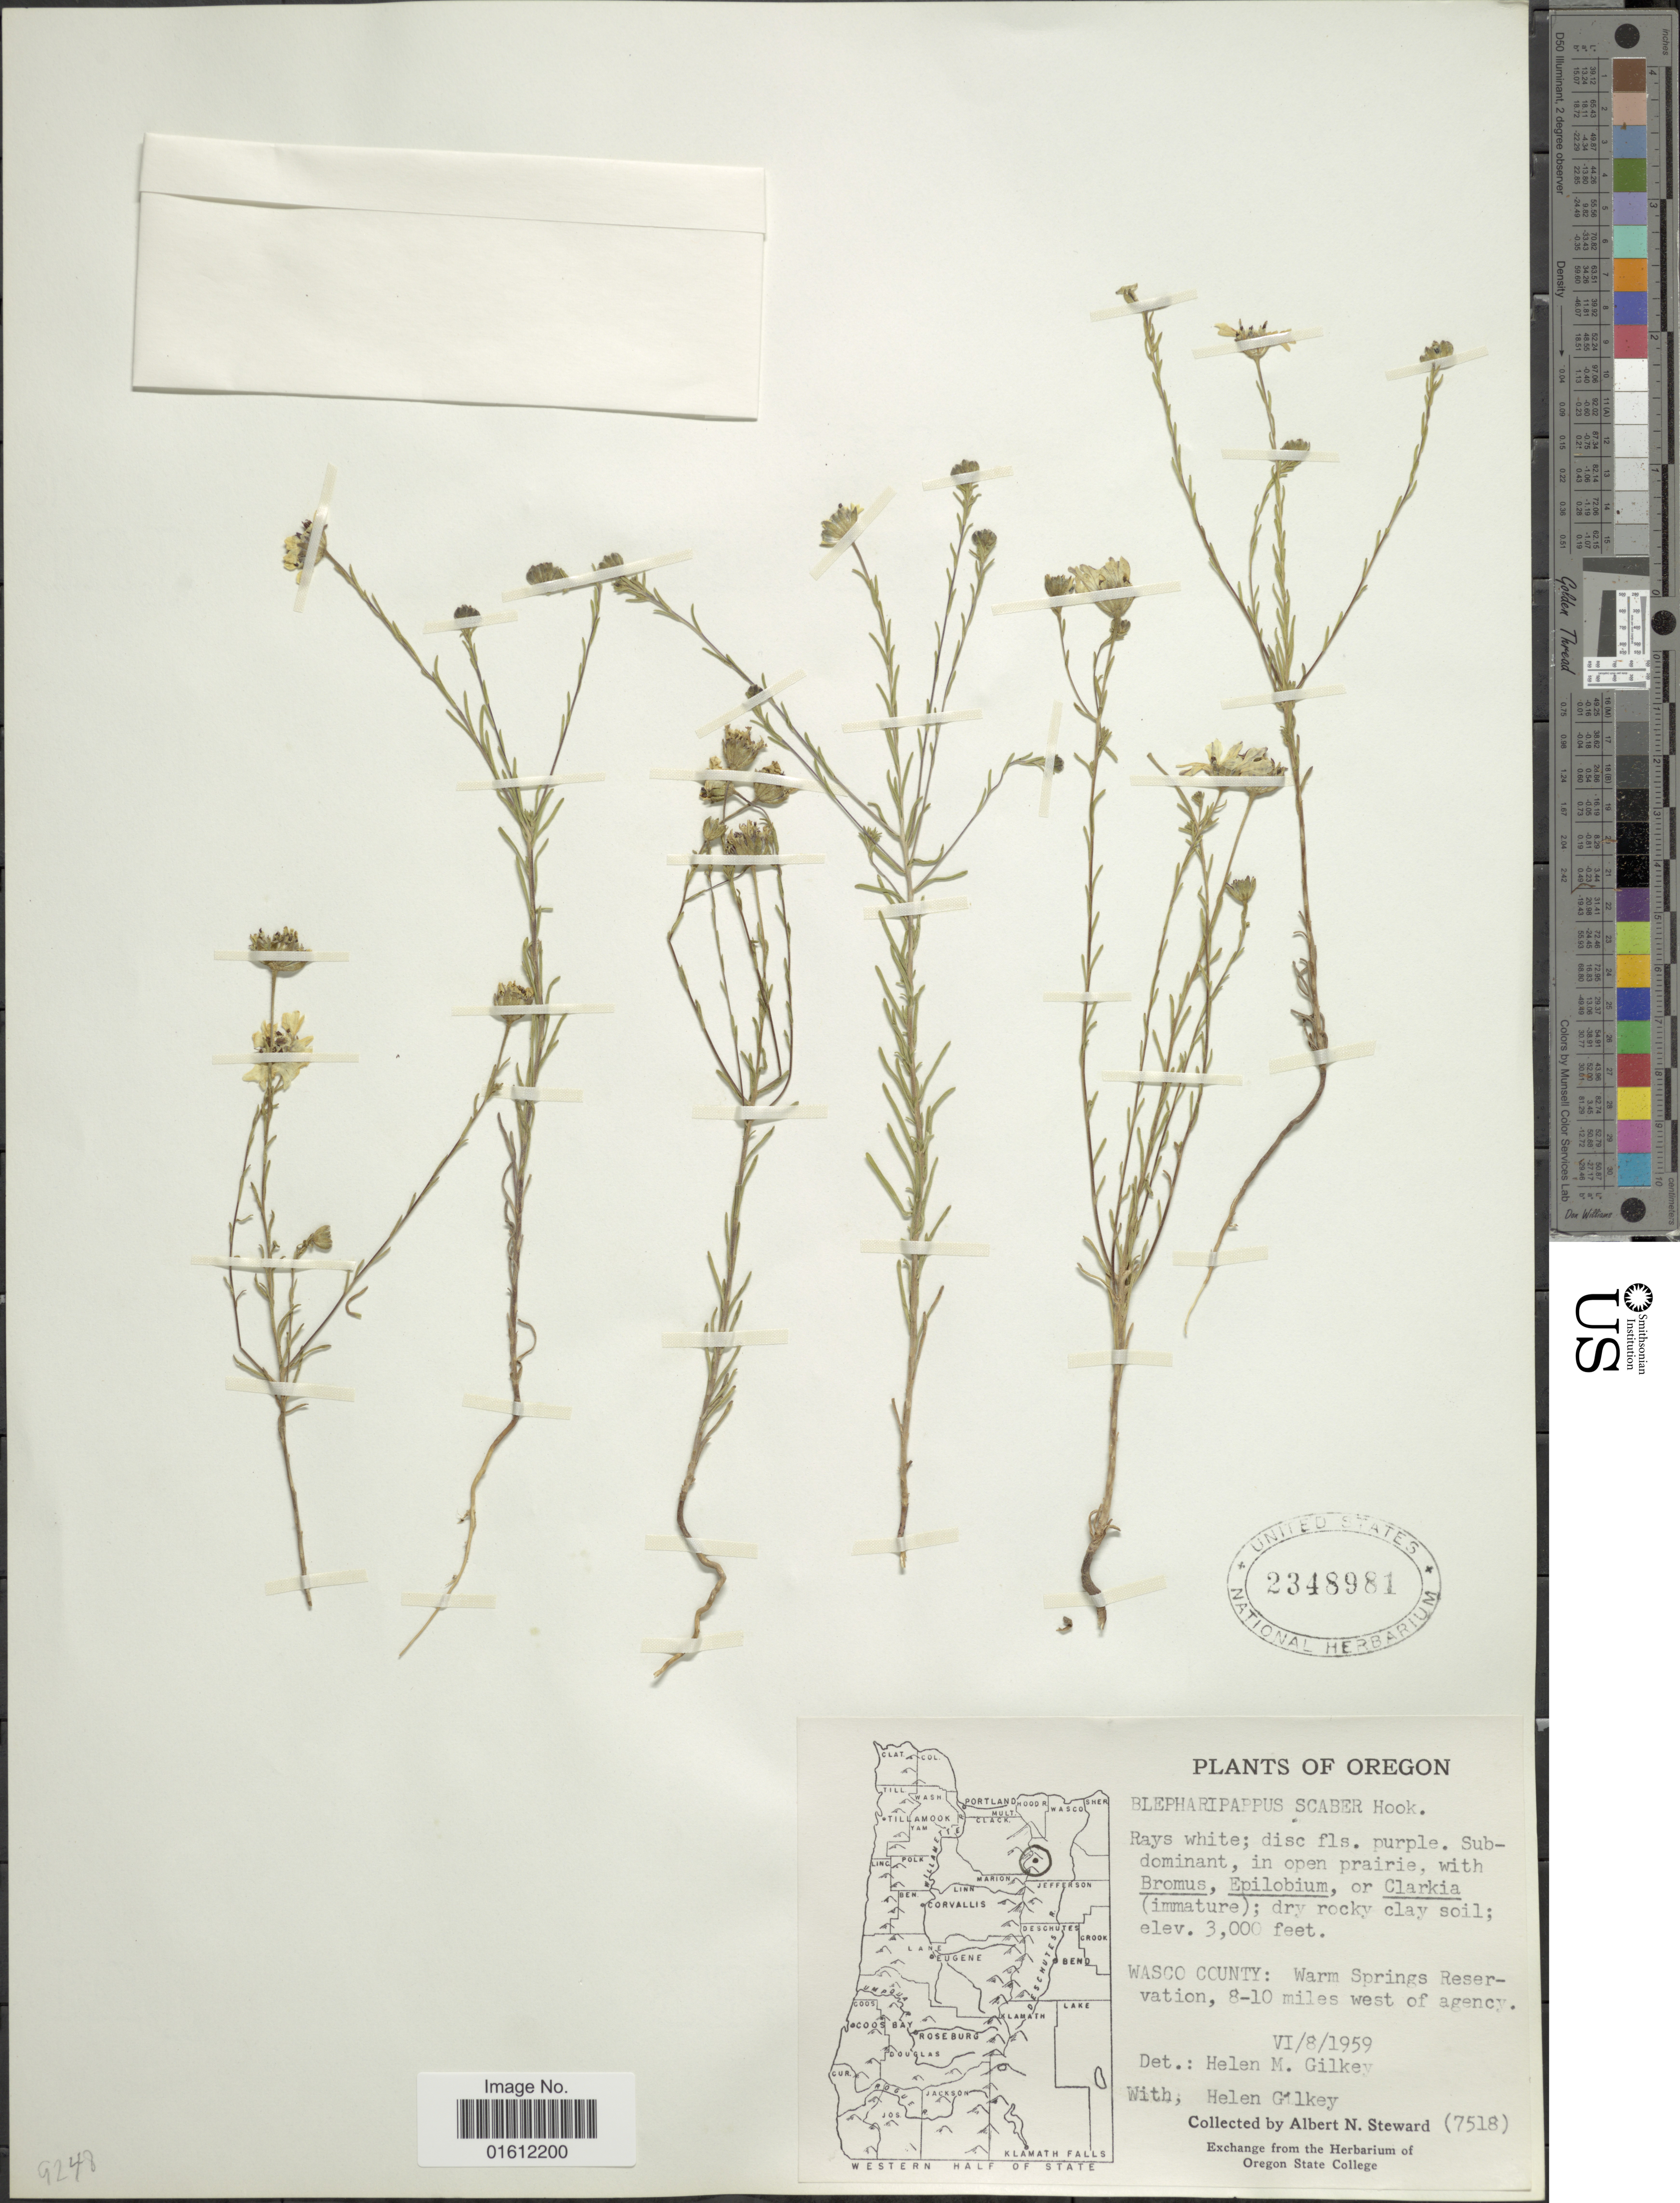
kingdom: Plantae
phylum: Tracheophyta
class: Magnoliopsida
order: Asterales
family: Asteraceae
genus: Blepharipappus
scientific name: Blepharipappus scaber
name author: Hook.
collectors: A. N. Steward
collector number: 75818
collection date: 1959-06-08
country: United States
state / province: Oregon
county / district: Wasco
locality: Wasco County: Warm Springs Reservation, 8-10 miles west of agency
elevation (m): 914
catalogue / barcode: US 2348981